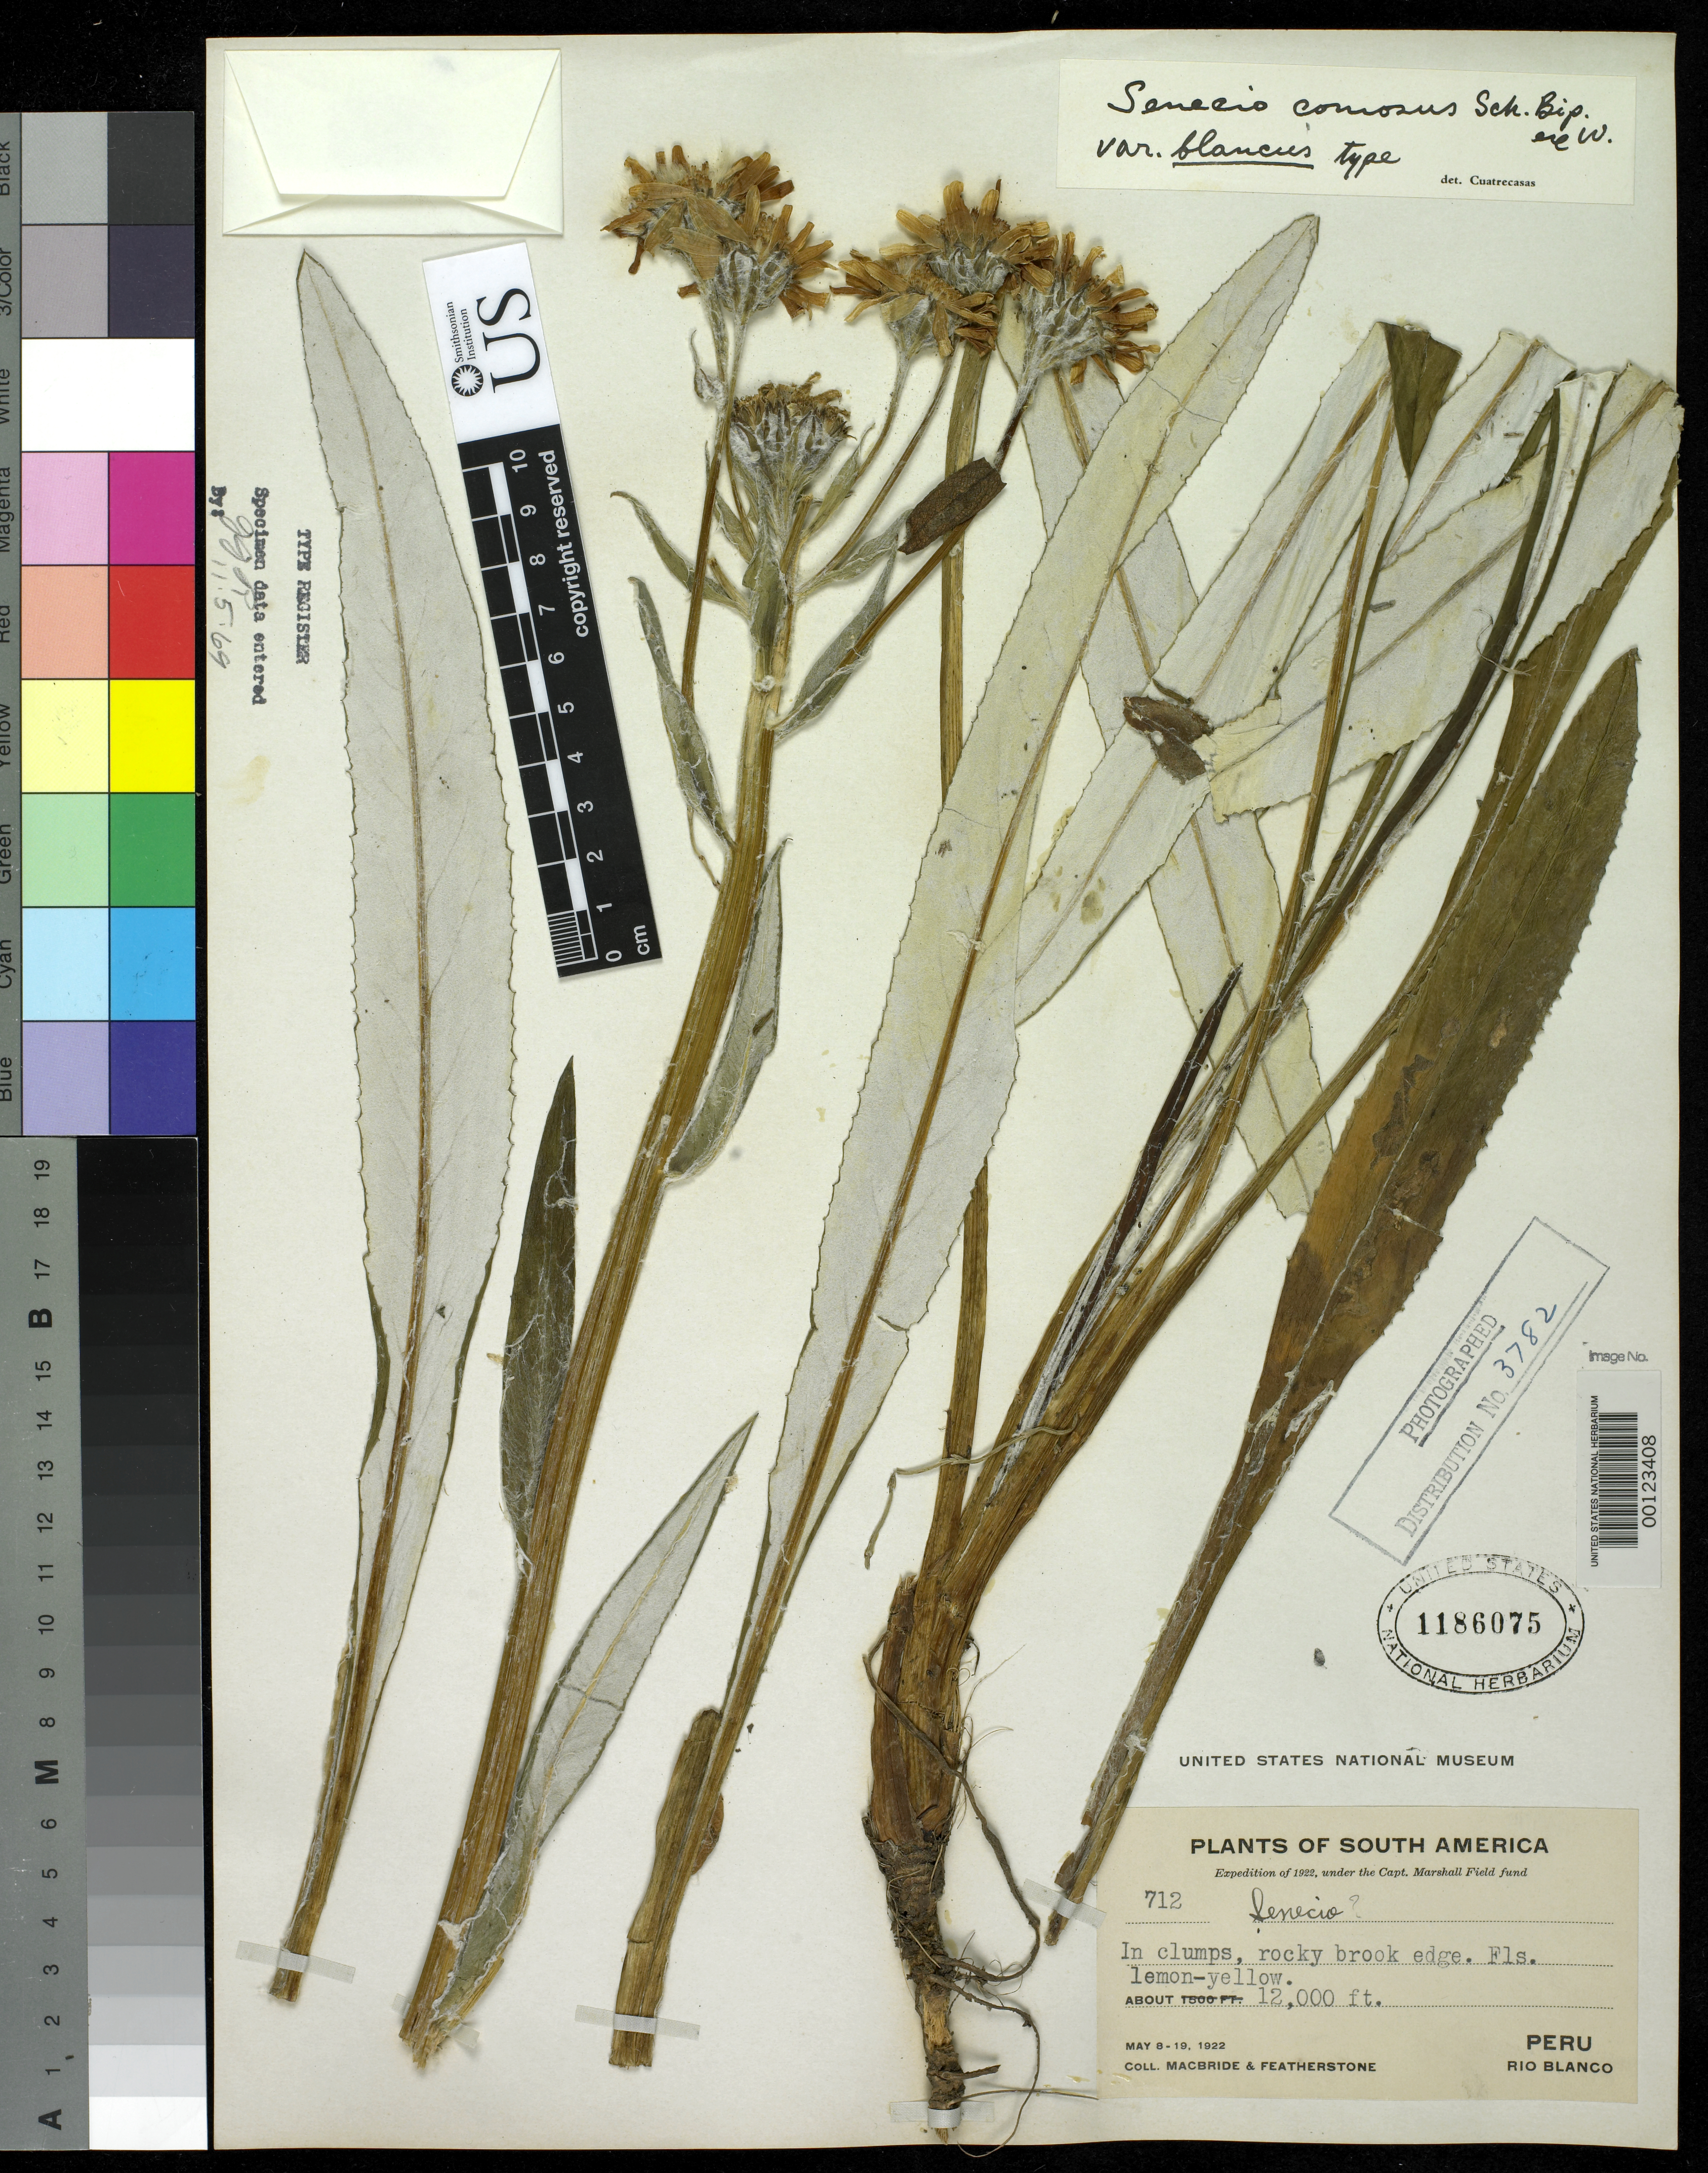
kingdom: Plantae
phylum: Tracheophyta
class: Magnoliopsida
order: Asterales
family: Asteraceae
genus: Senecio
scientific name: Senecio comosus var. blancus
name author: Cuatrec.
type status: Holotype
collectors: J. F. Macbride & W. Featherstone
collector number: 712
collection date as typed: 08 May 1922 to 19 May 1922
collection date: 1922-05-08/1922-05-19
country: Peru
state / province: Lima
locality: Río Blanco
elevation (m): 3658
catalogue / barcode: US 1186075